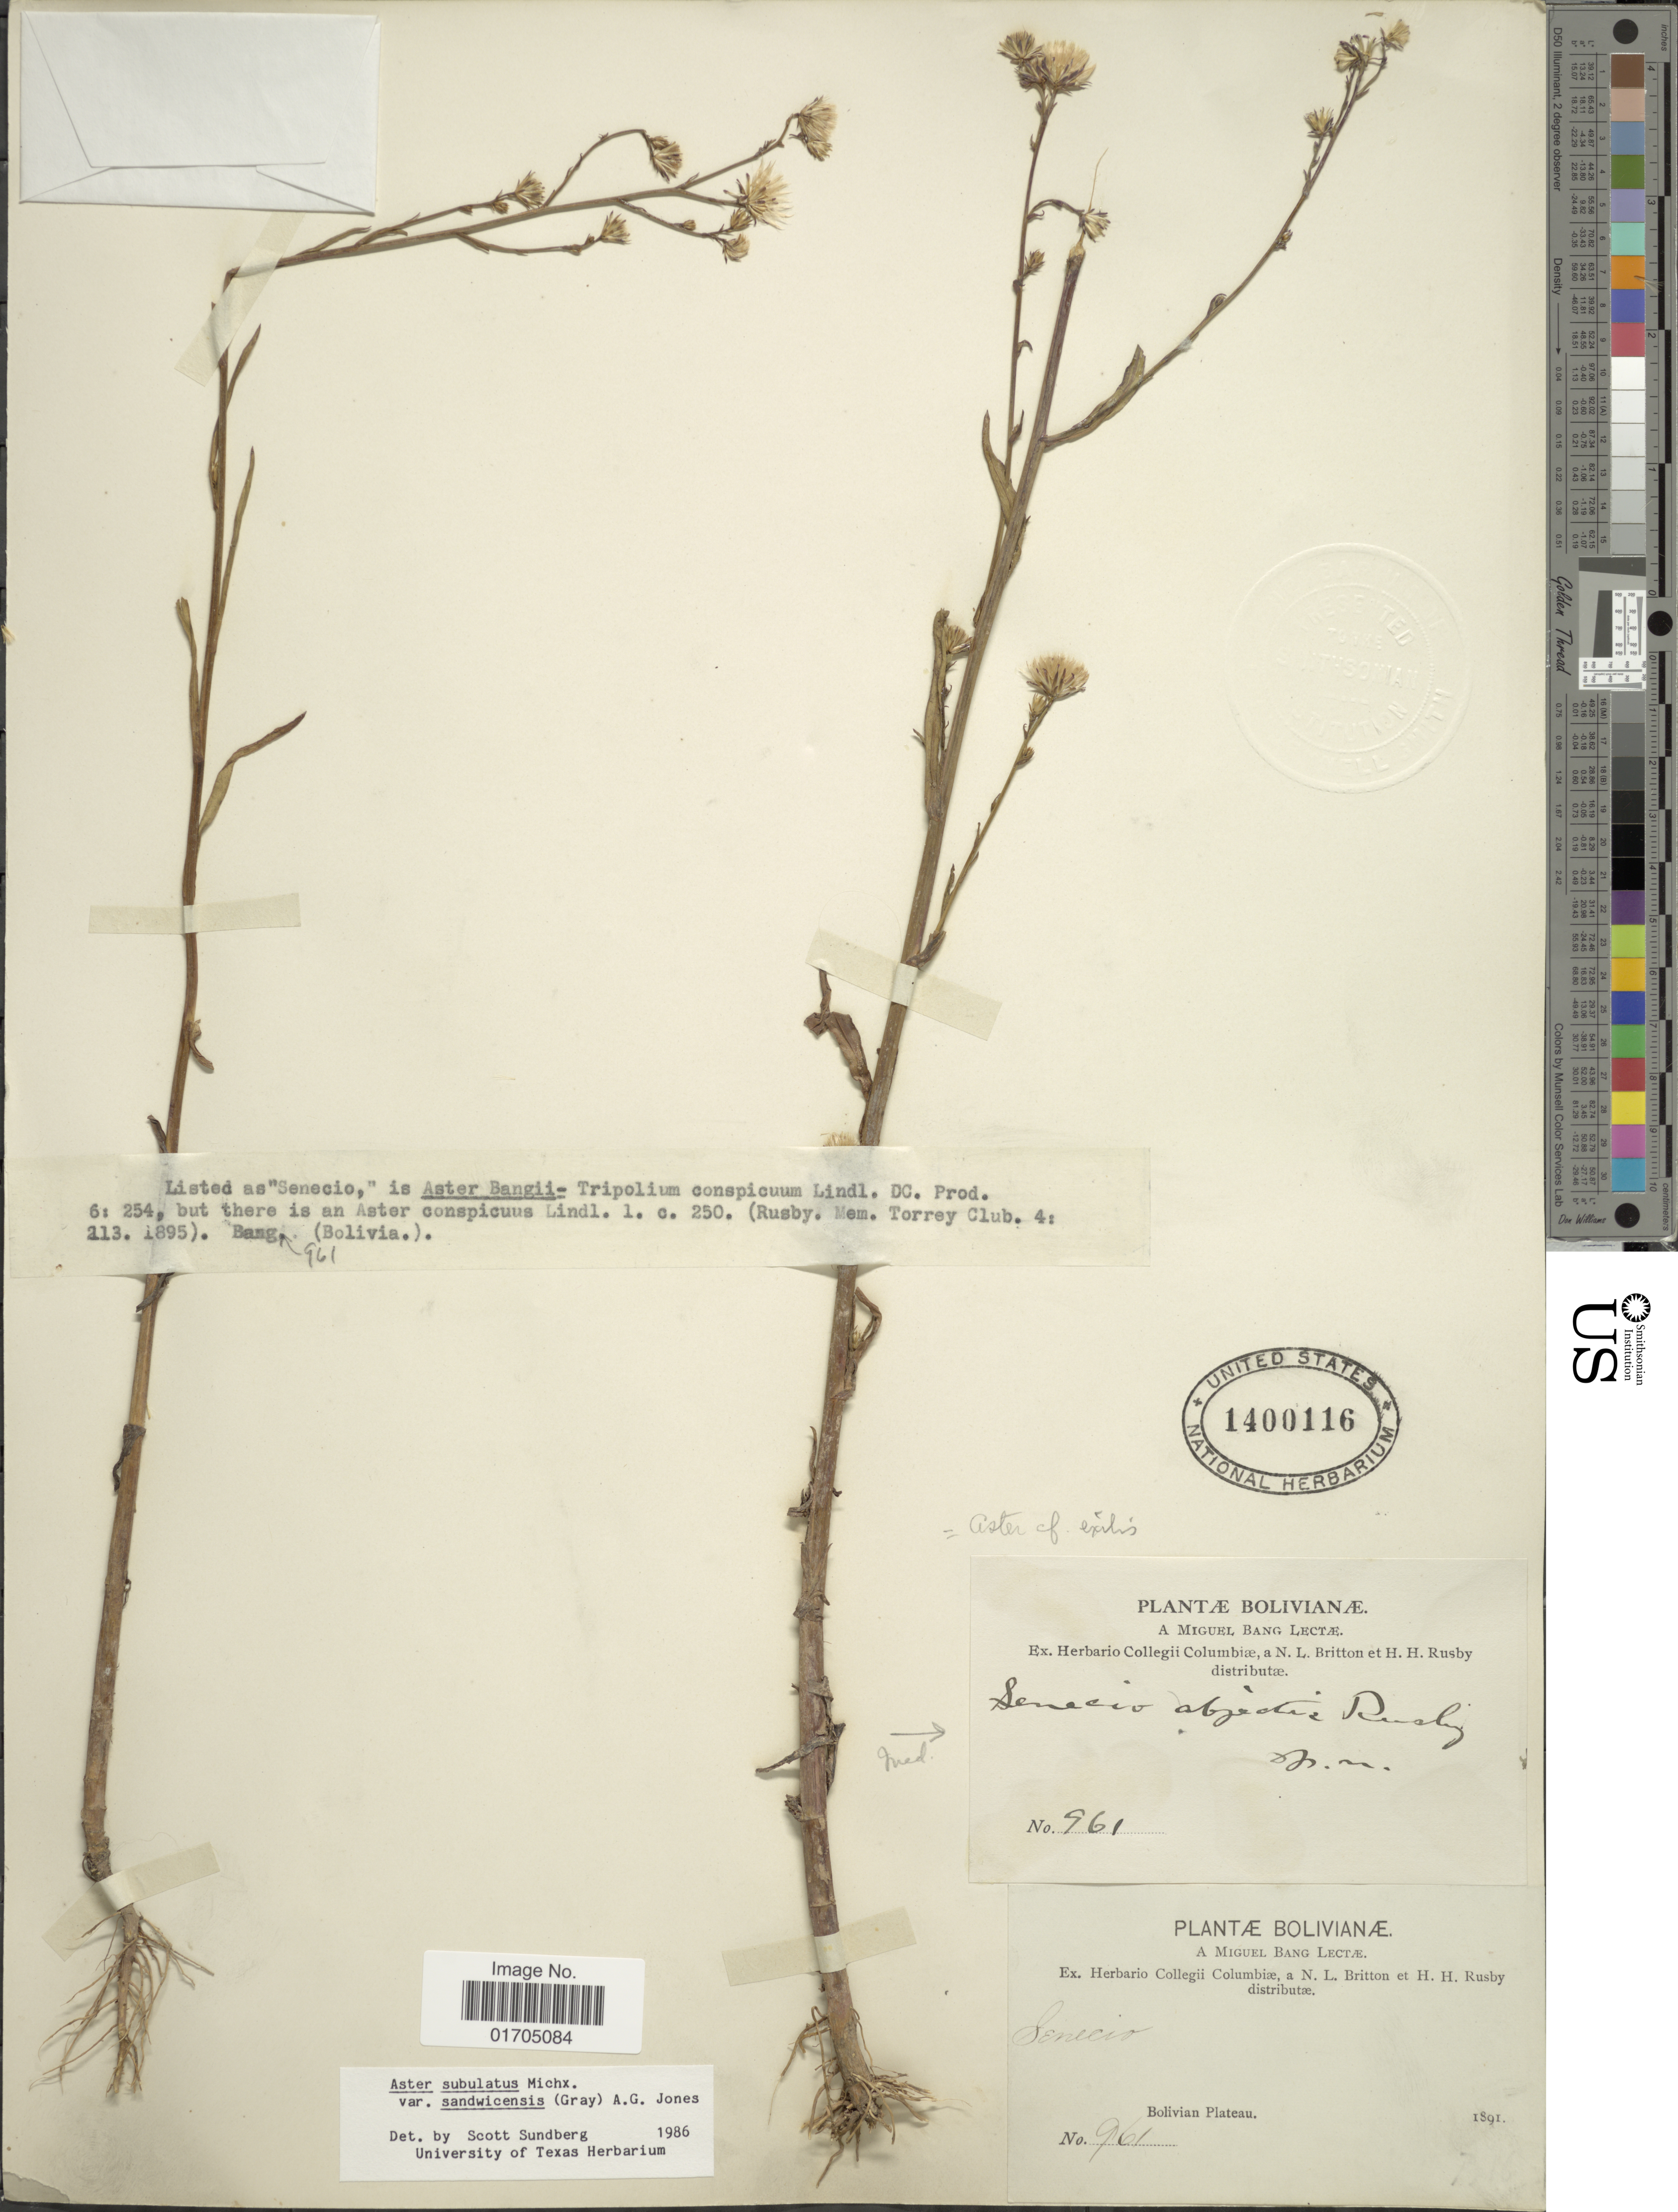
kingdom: Plantae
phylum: Tracheophyta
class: Magnoliopsida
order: Asterales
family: Asteraceae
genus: Symphyotrichum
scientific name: Symphyotrichum subulatum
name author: (Michx.) G.L. Nesom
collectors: M. Bang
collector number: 961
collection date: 1891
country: Bolivia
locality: Bolivian Plateau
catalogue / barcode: US 1400116